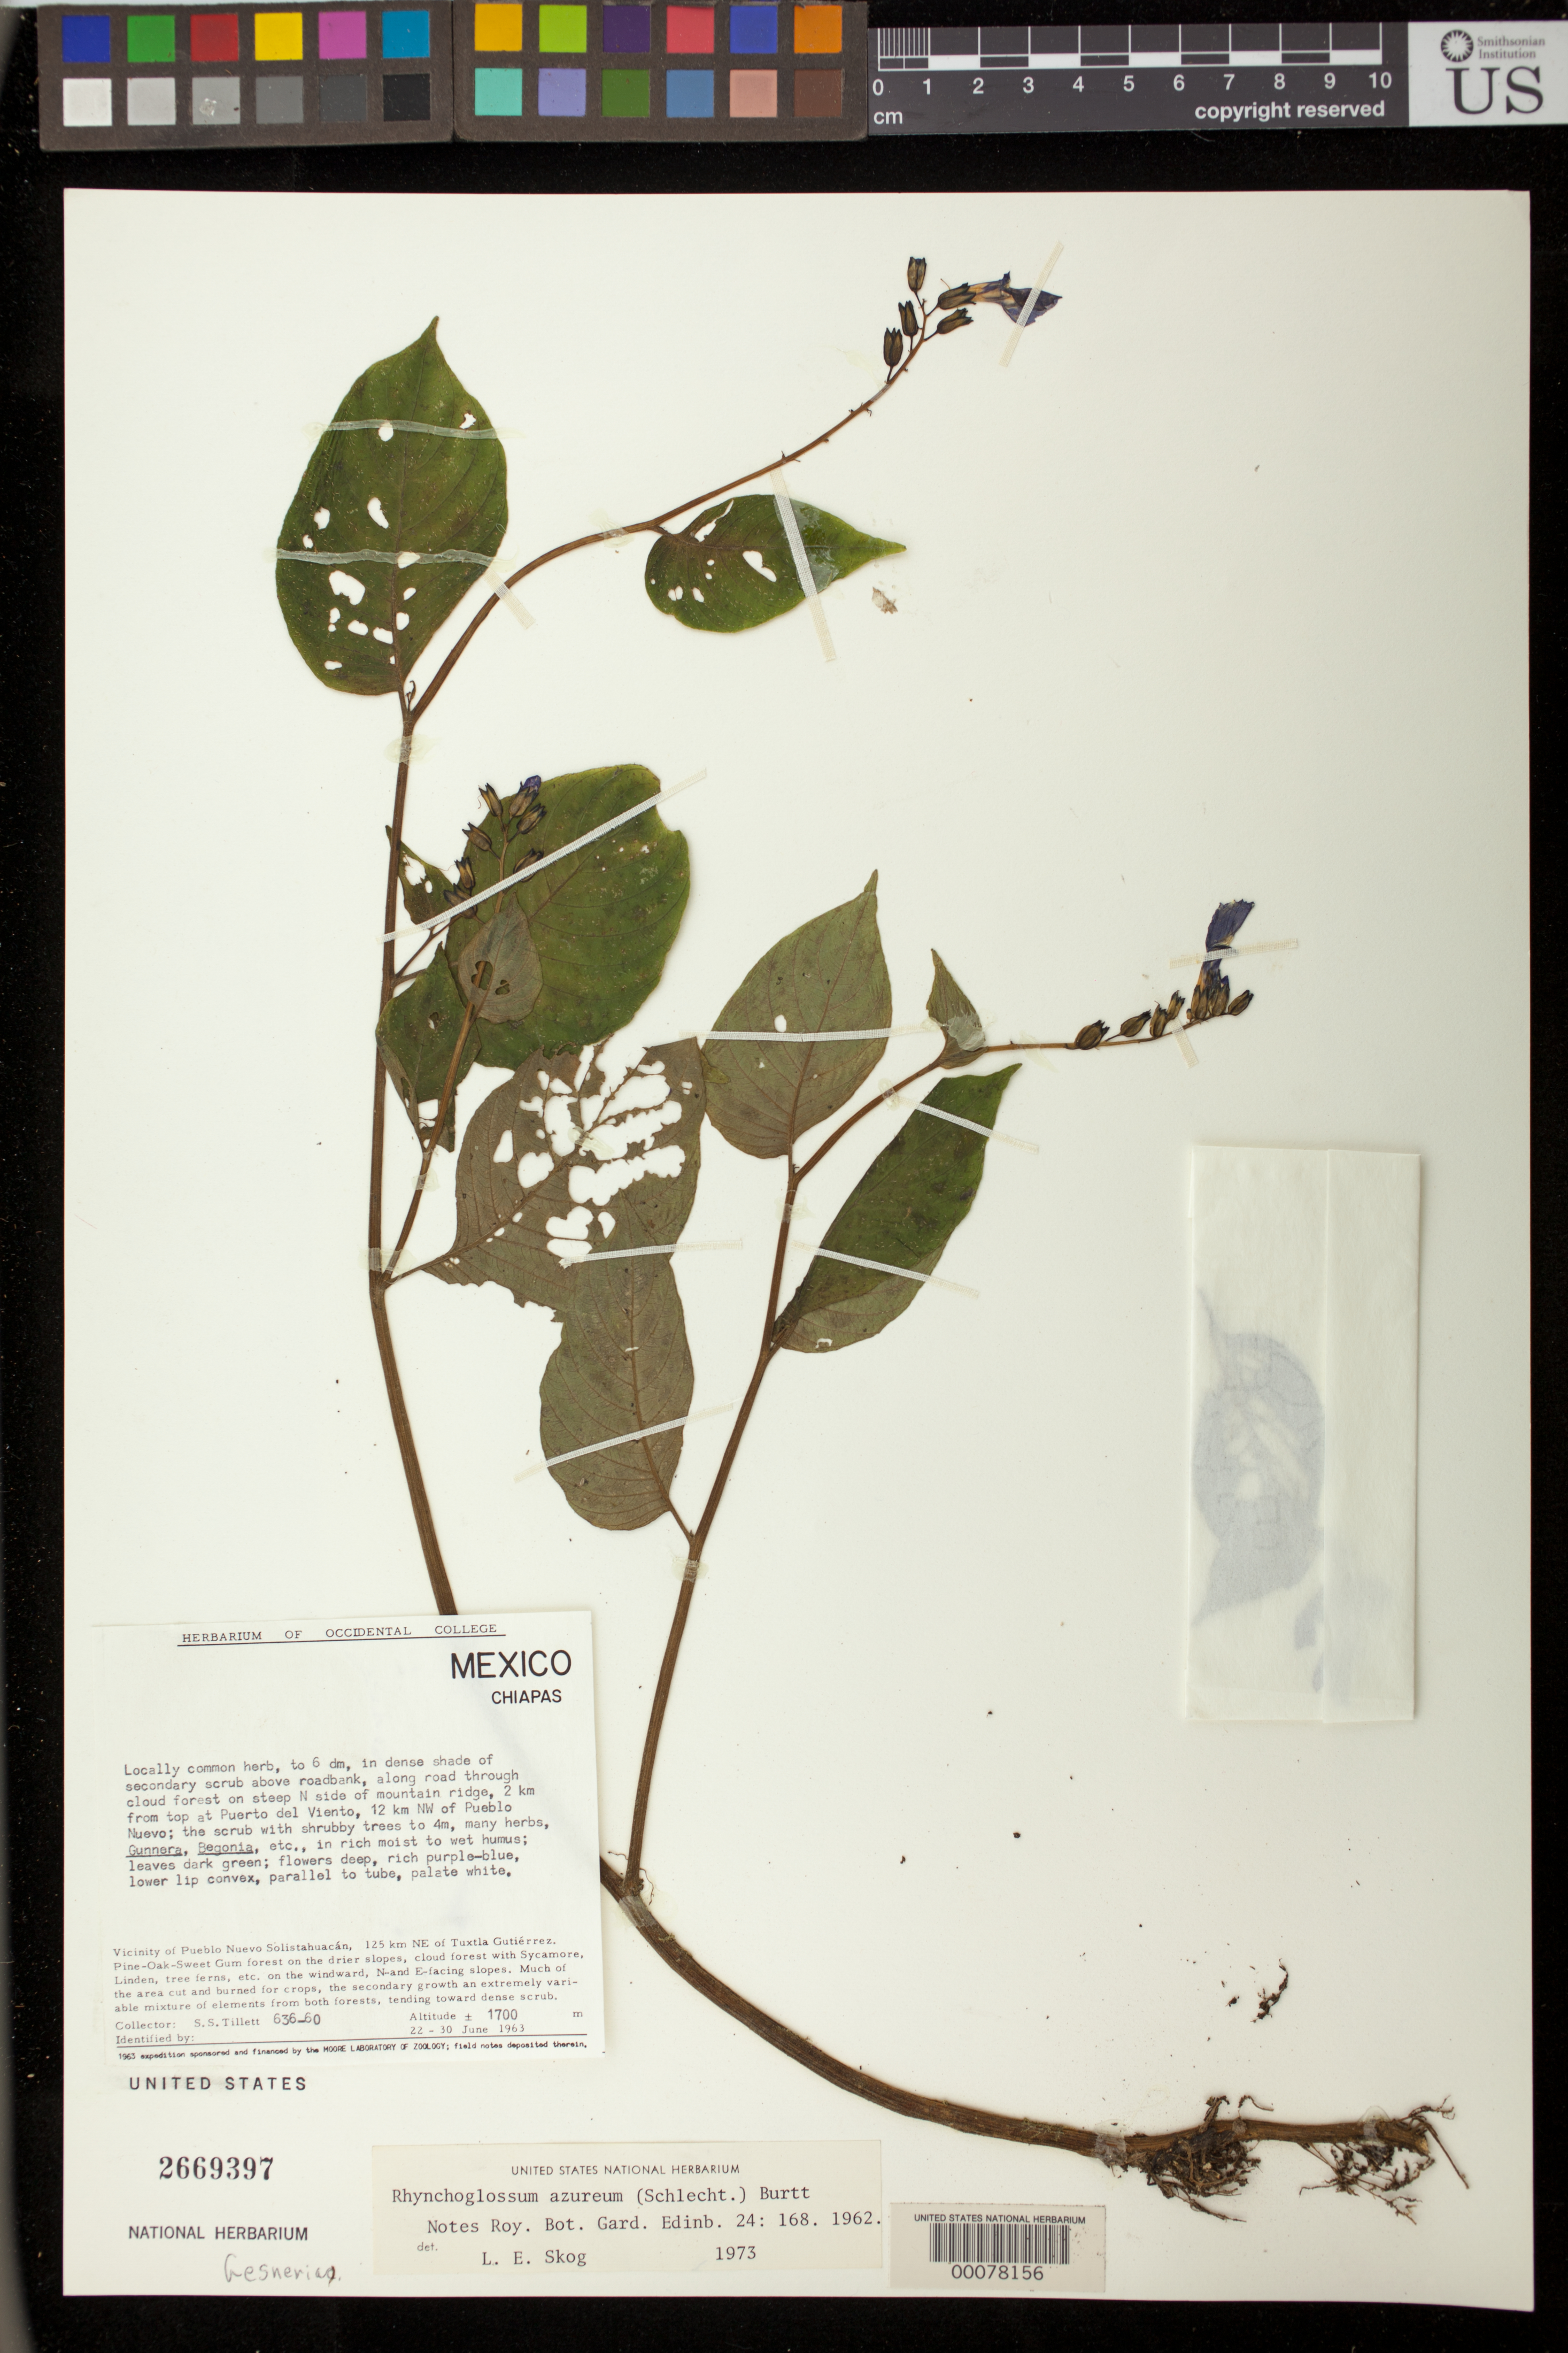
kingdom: Plantae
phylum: Tracheophyta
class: Magnoliopsida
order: Lamiales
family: Gesneriaceae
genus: Rhynchoglossum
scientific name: Rhynchoglossum azureum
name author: (Schltdl.) B.L. Burtt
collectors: S. S. Tillett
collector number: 636 -60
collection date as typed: Jun 1963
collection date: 1963-06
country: Mexico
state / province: Chiapas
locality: Vicinity of Pueblo Nuevo Solistahuacan, 125 km NE of Tuxtla Gutierrez; along road through cloud forest on steep N side of mountain ridge, 2 km from top at Puerto del Viento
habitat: In dense shade of secondaryscrub above roadbank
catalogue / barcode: US 2669397